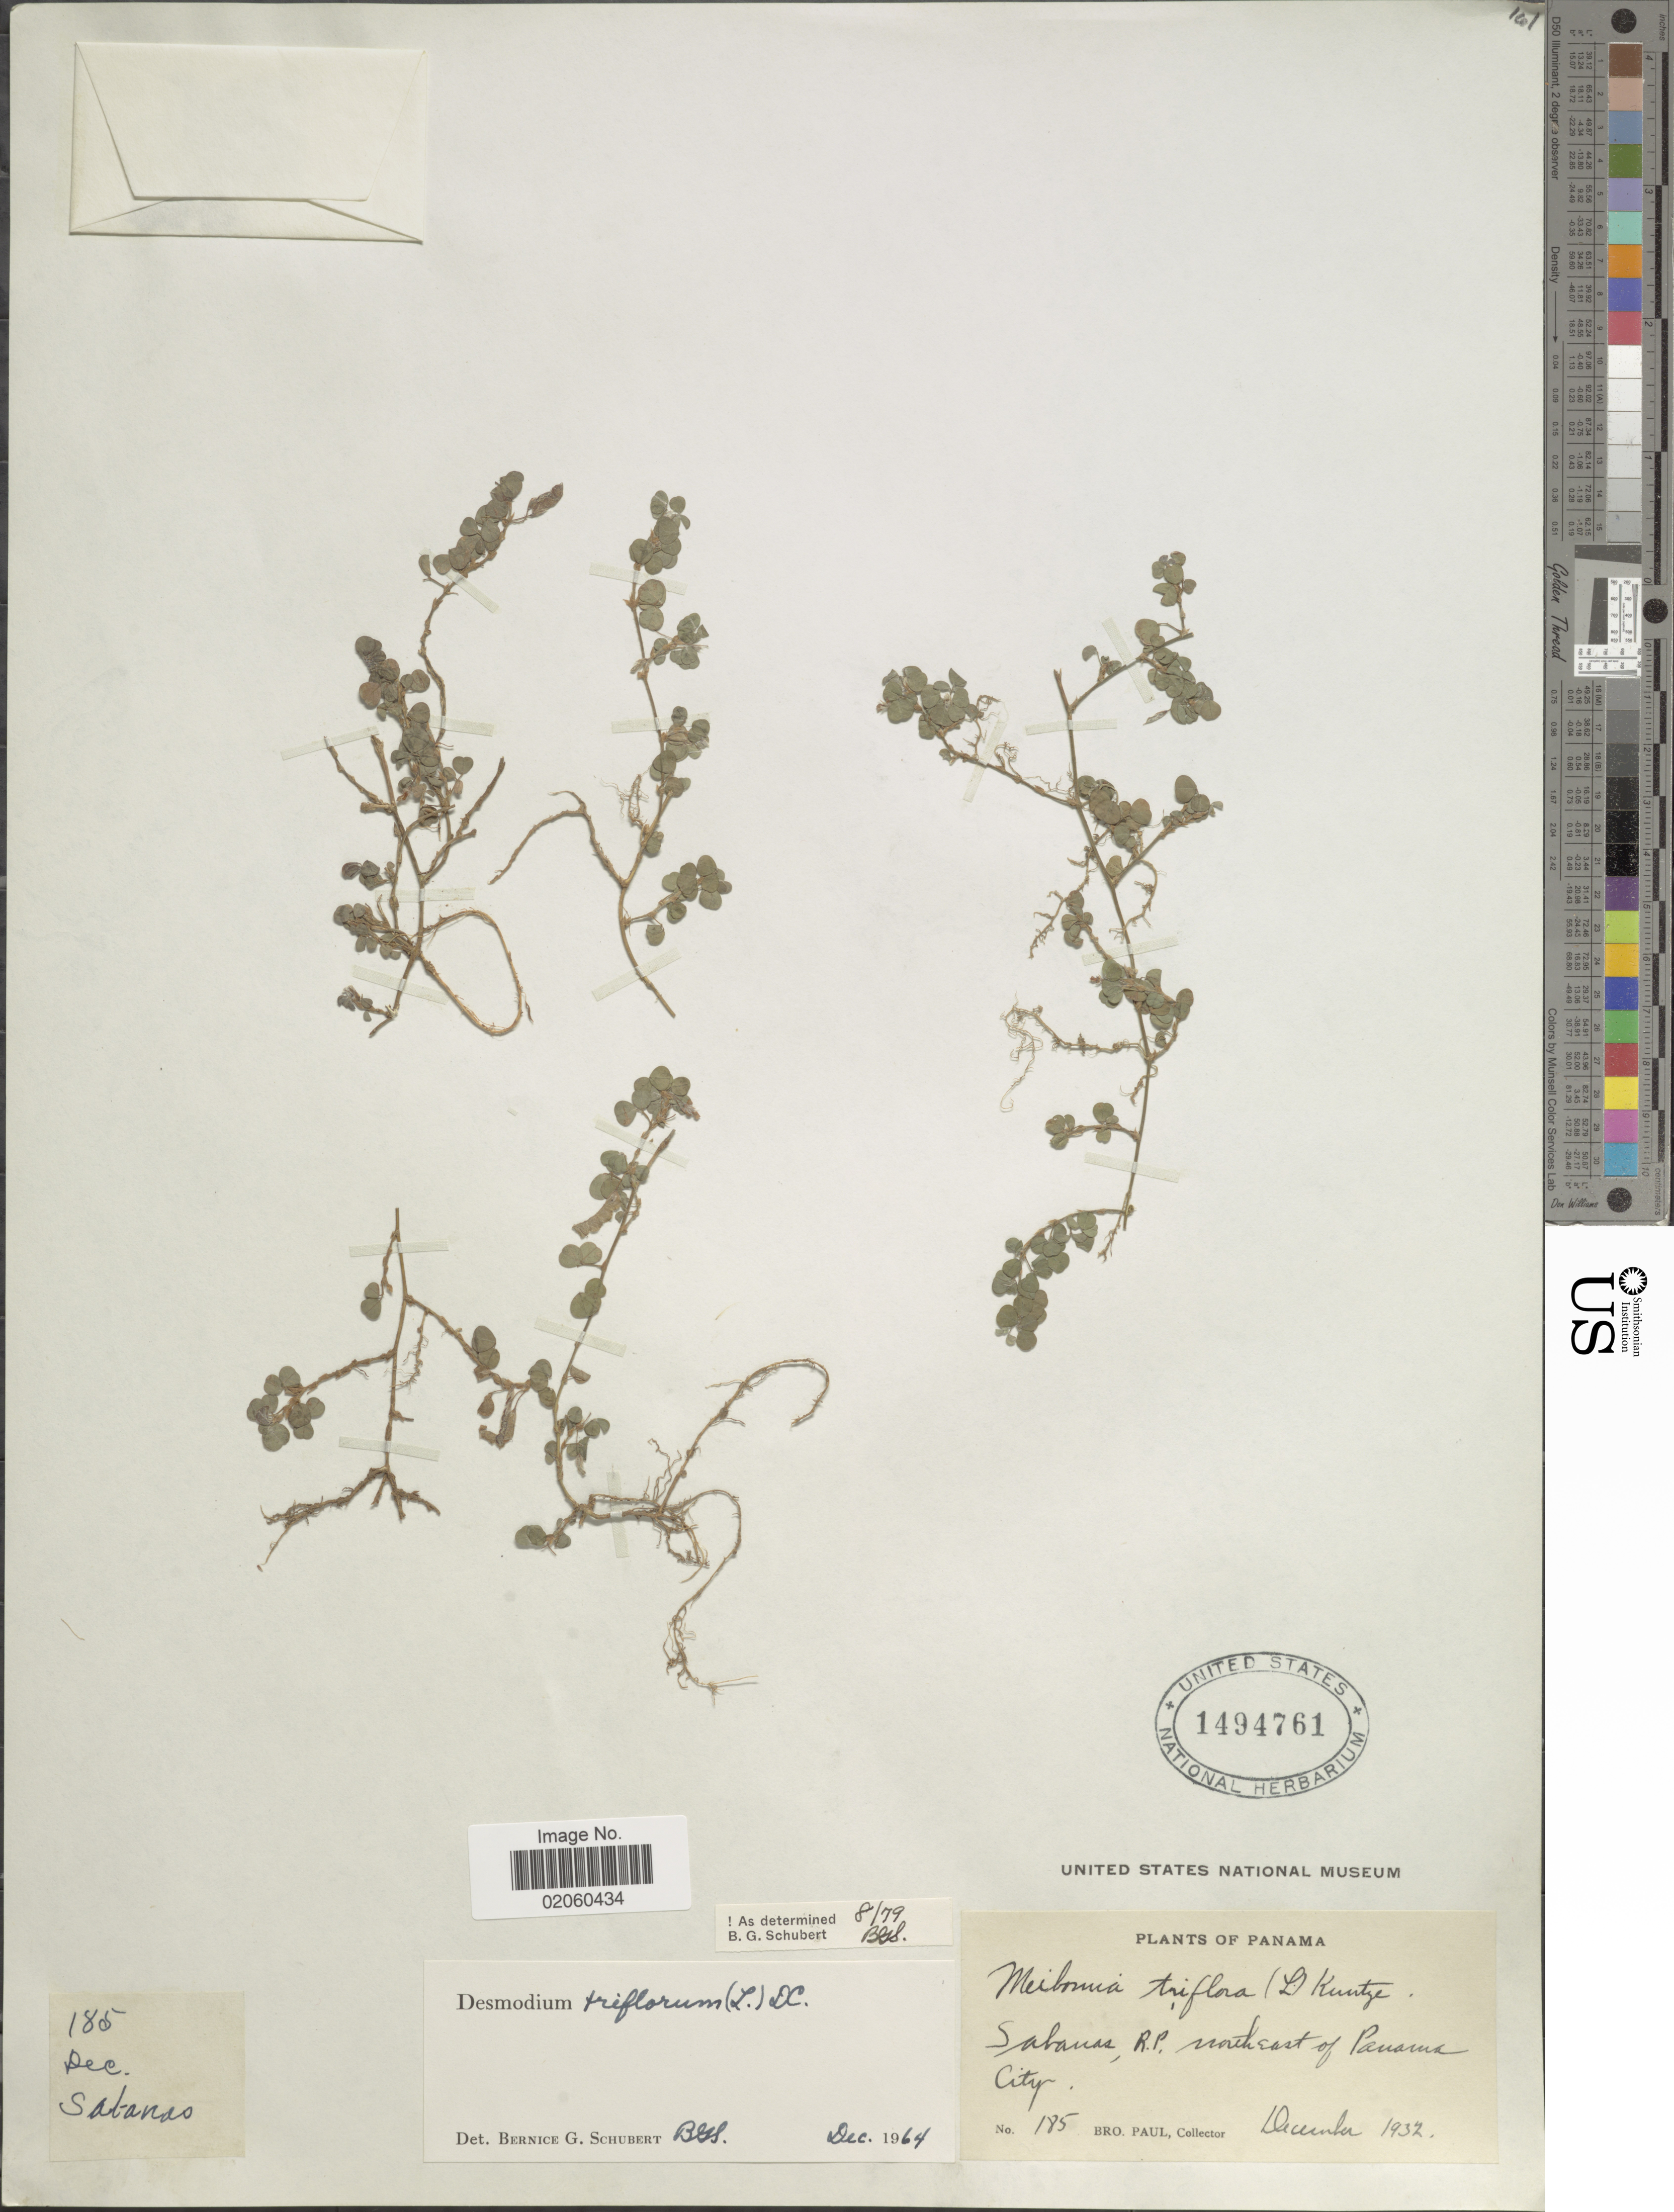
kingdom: Plantae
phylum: Tracheophyta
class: Magnoliopsida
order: Fabales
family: Fabaceae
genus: Grona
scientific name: Grona triflora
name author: (L.) H. Ohashi & K. Ohashi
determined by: Strong, Mark T., (BOT), Smithsonian Institution - National Museum of Natural History (UNITED STATES)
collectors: B. Paul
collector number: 185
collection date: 1932-12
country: Panama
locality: Sabanas, R.P., northeast of Panama City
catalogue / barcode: US 1494761